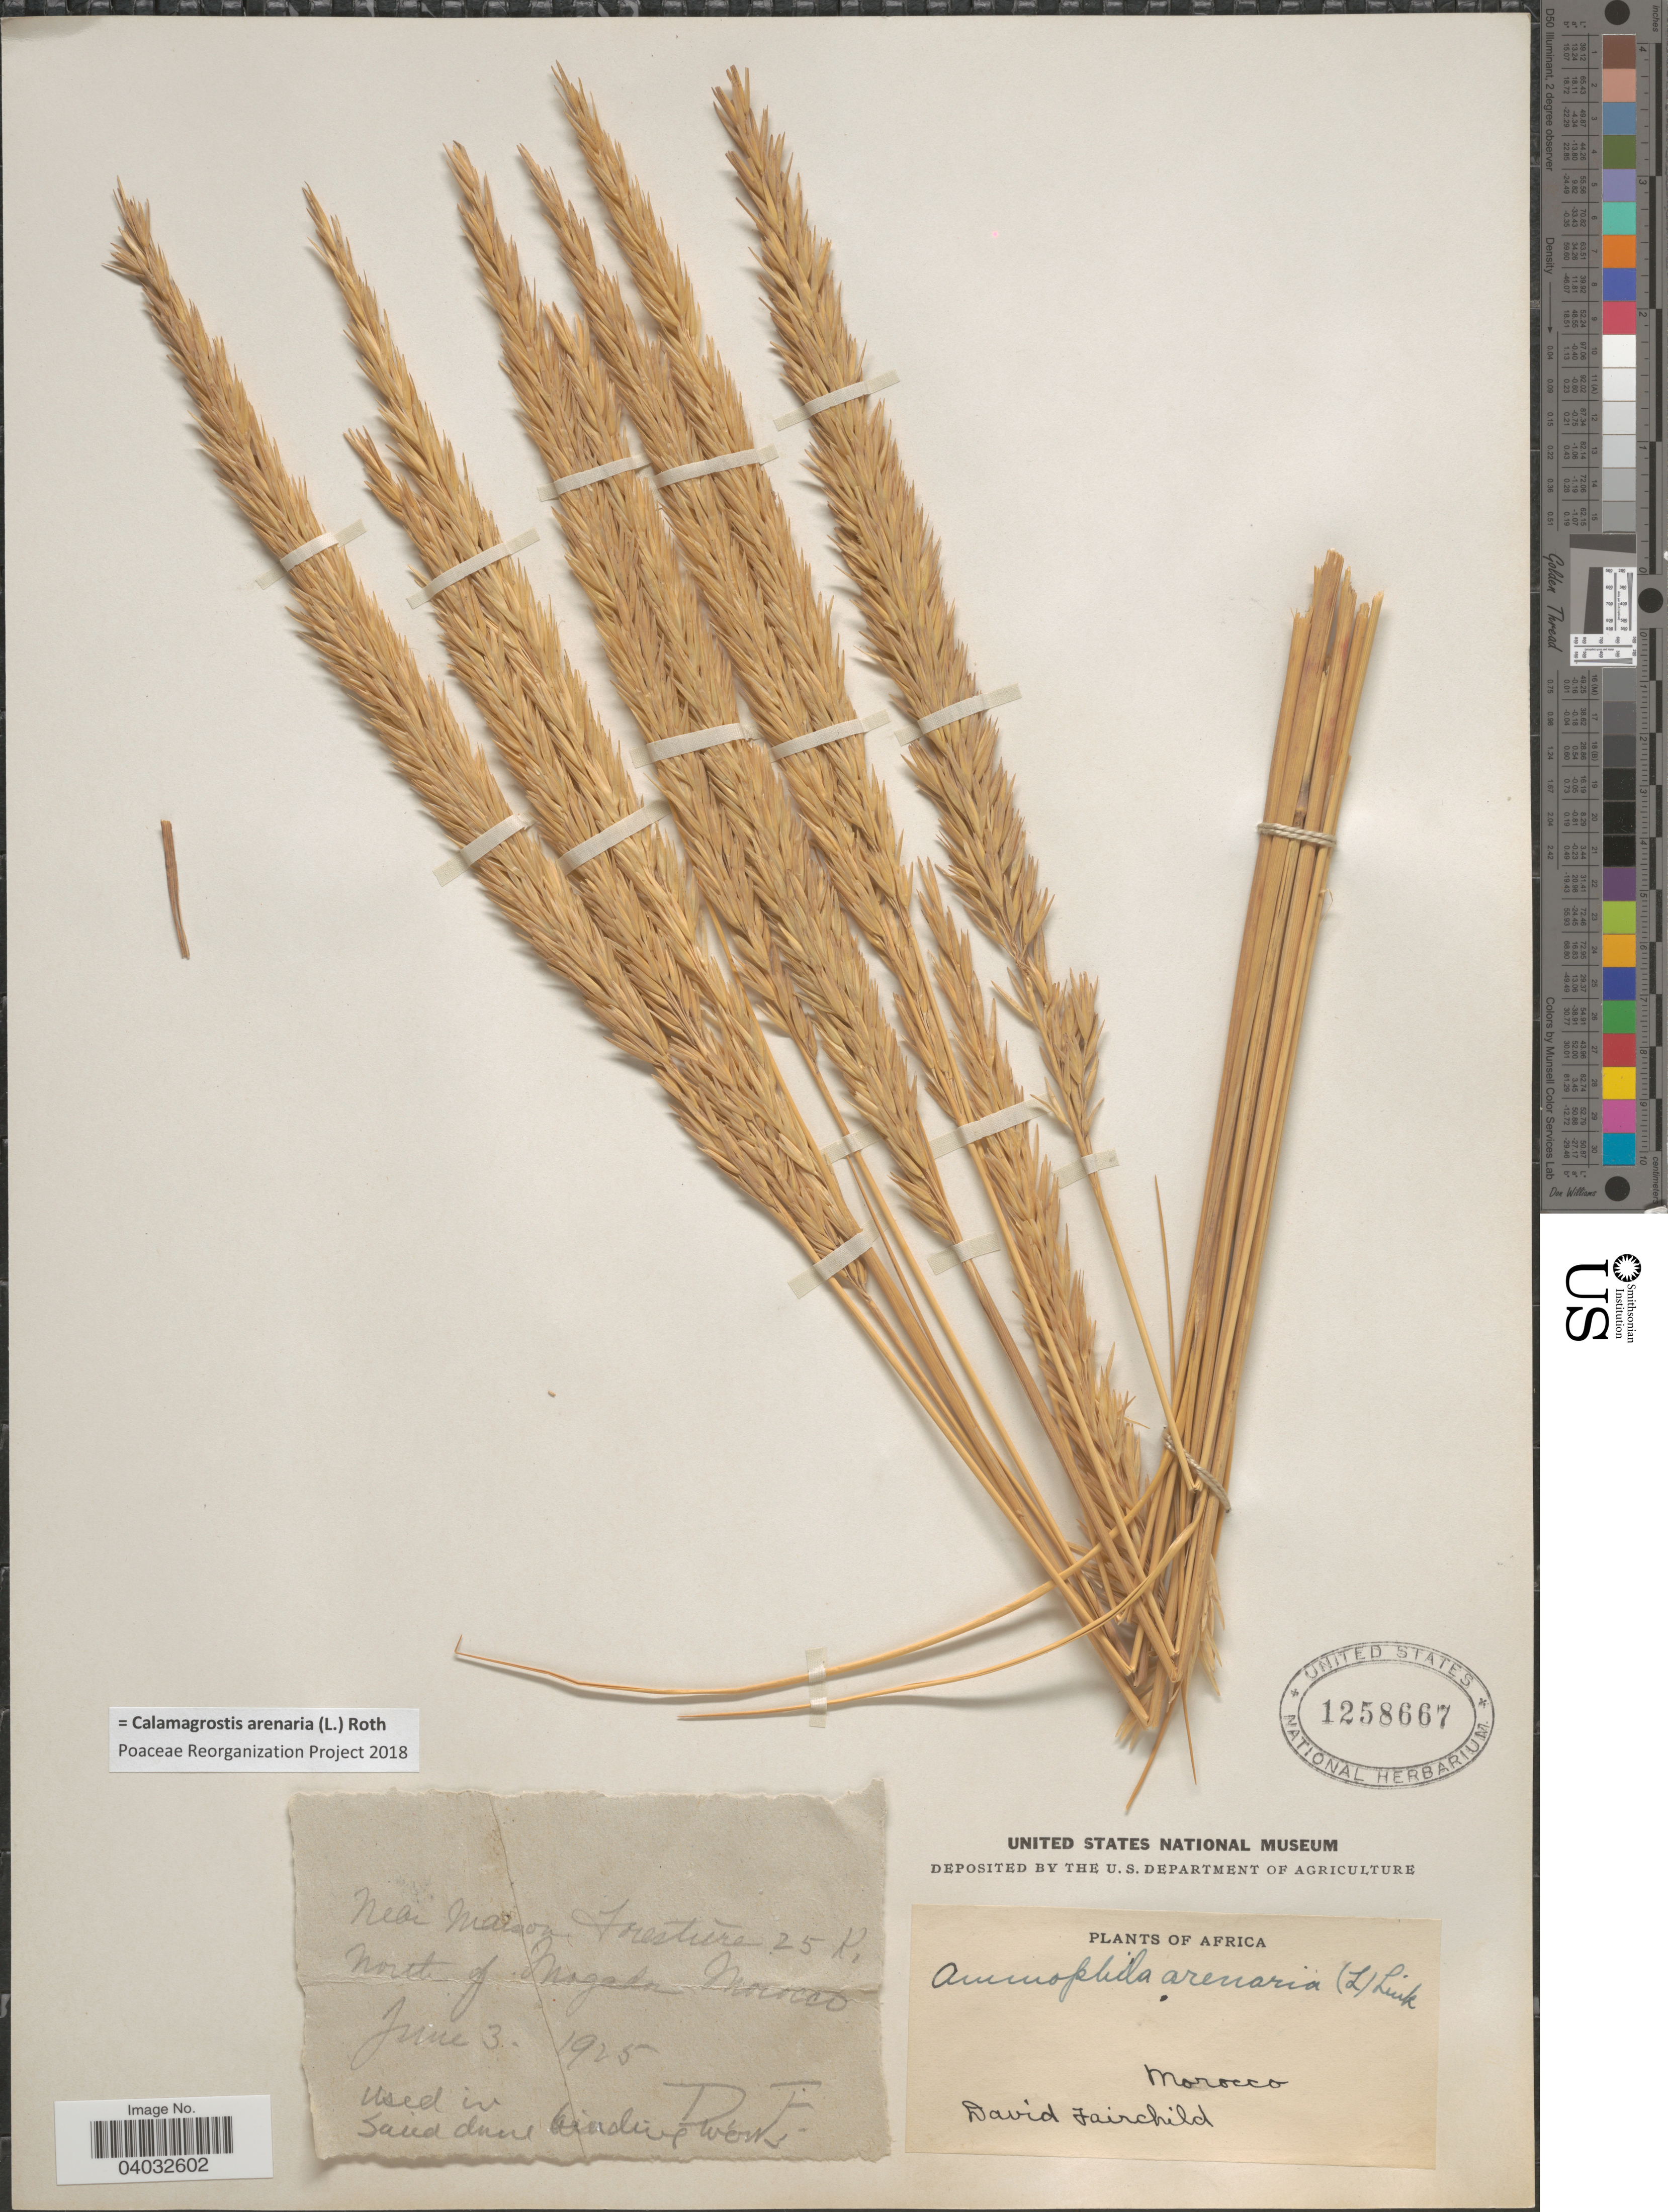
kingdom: Plantae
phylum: Tracheophyta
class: Liliopsida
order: Poales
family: Poaceae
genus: Calamagrostis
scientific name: Calamagrostis arenaria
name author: (L.) Roth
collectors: D. Fairchild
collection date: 1925-06-03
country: Morocco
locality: Near Maison Forestière 25 K, north of Mogador.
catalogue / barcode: US 1258667